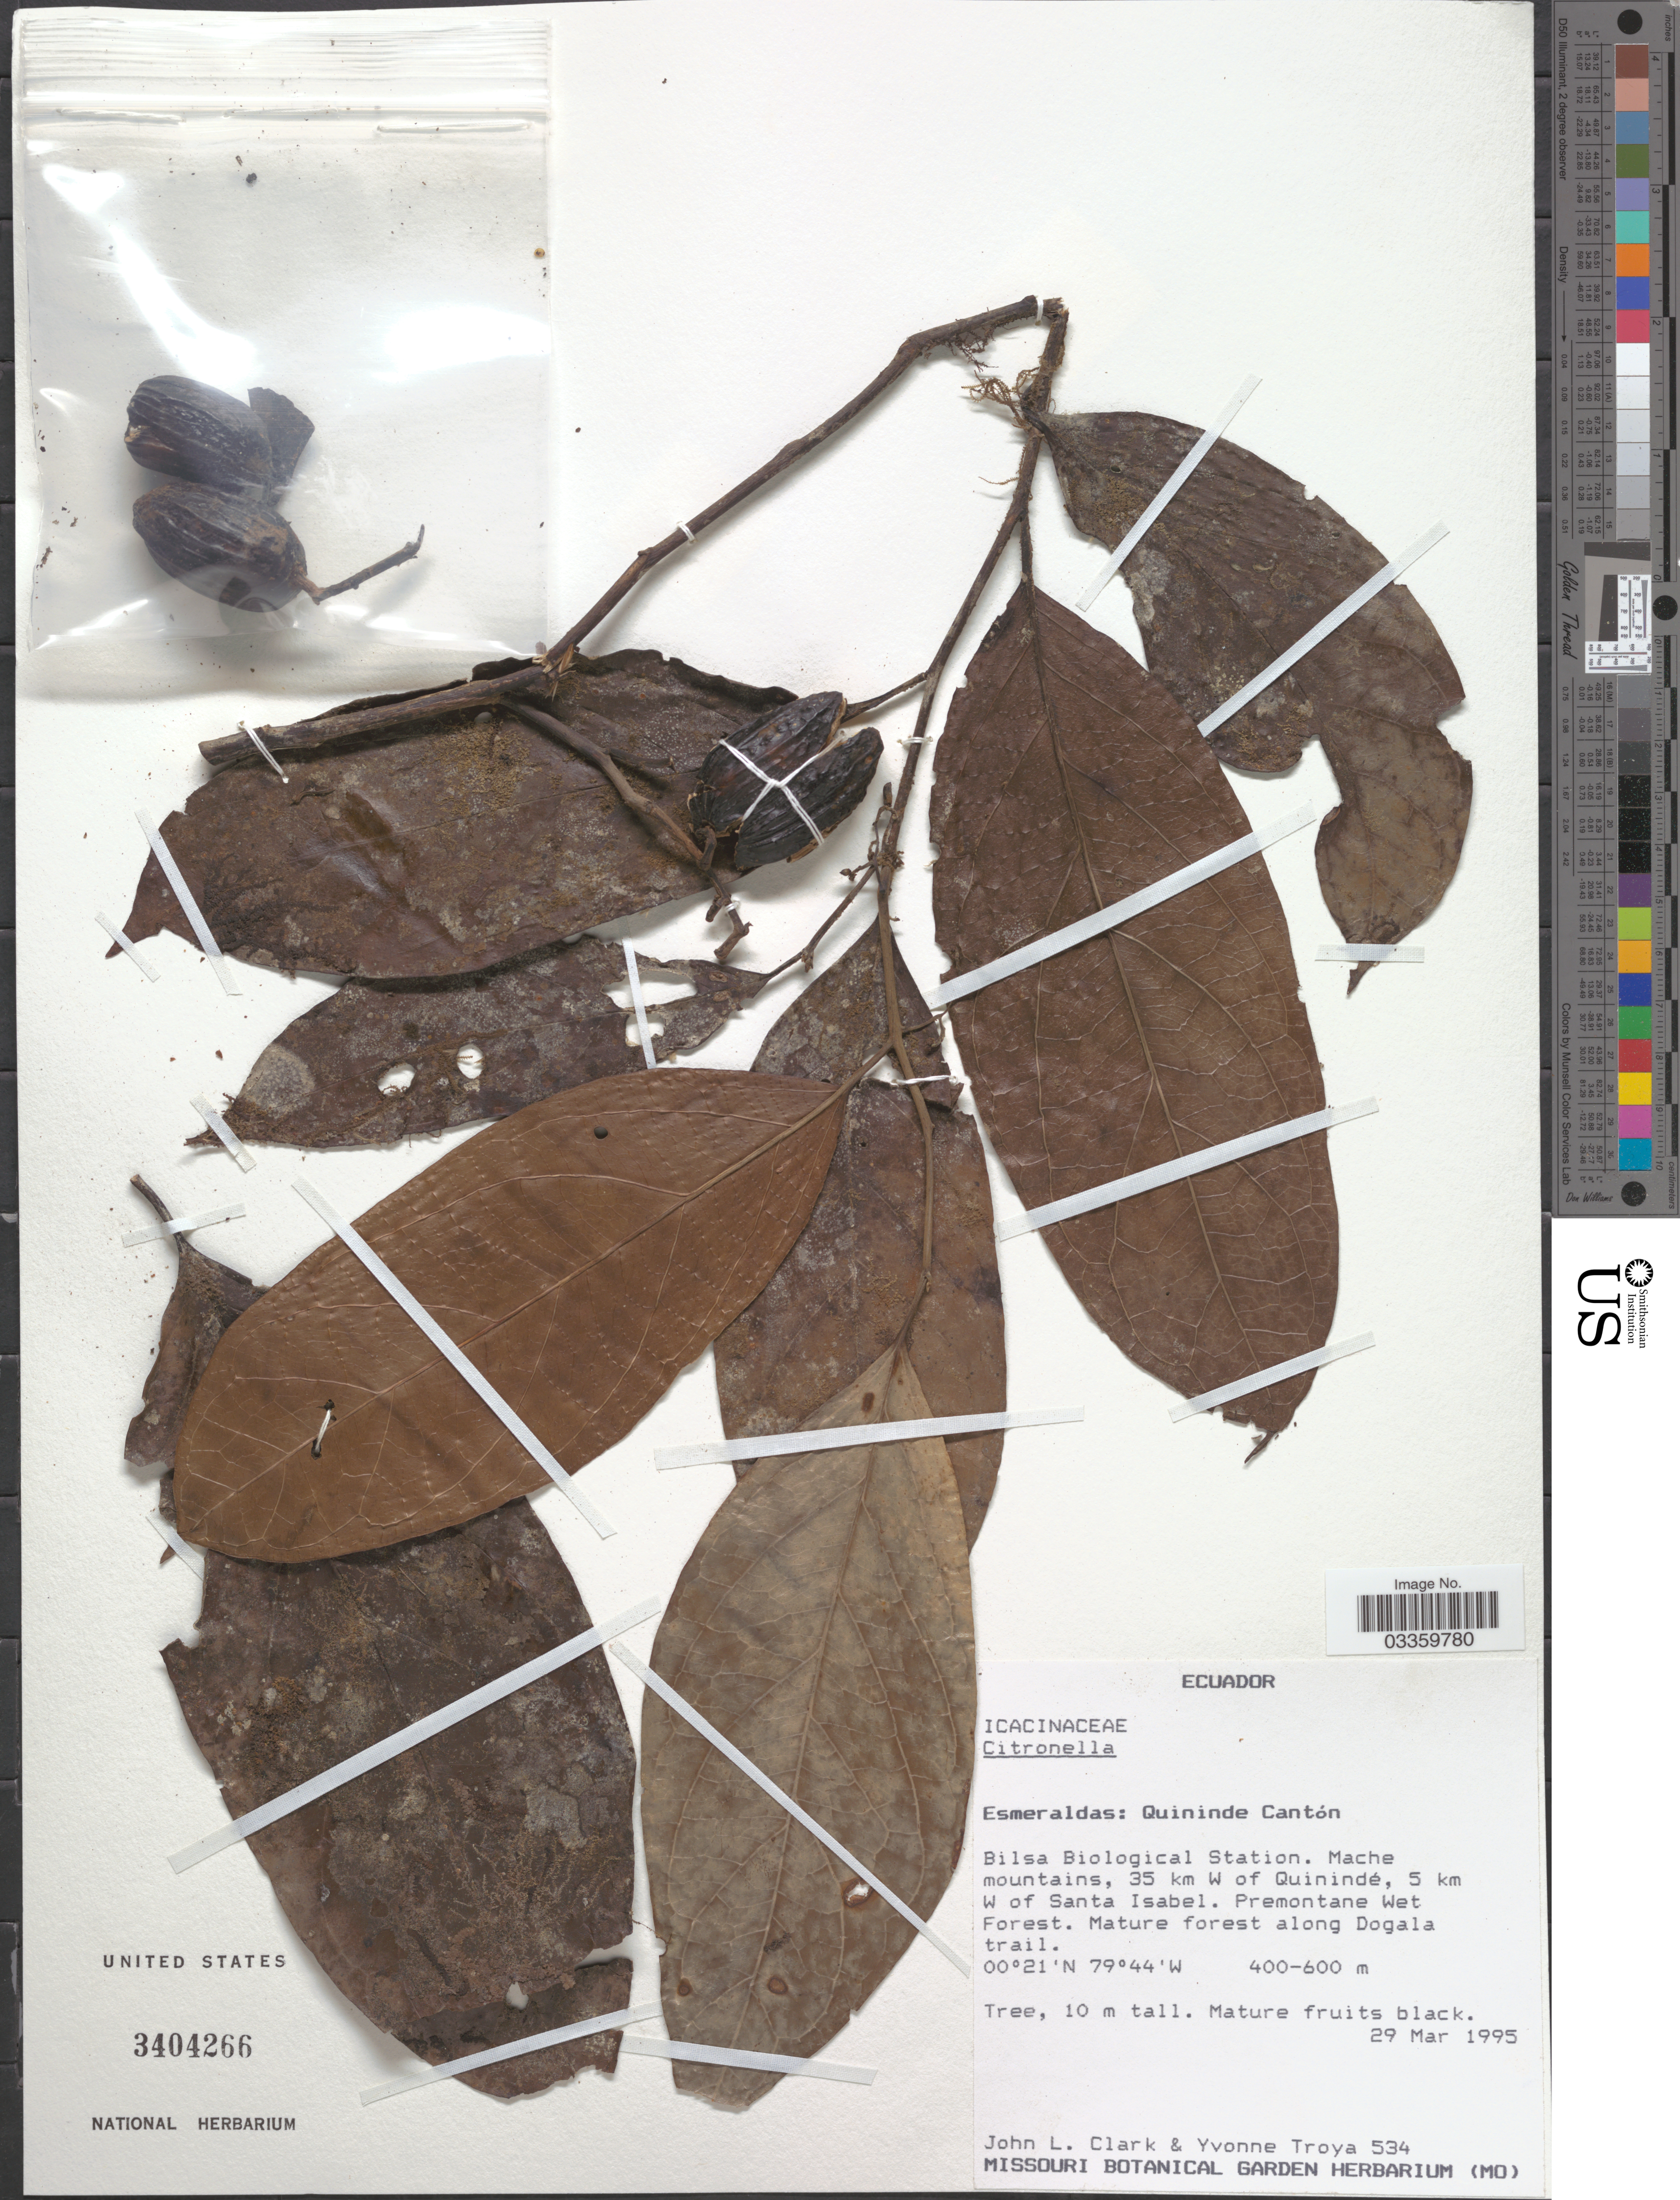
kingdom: Plantae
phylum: Tracheophyta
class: Magnoliopsida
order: Cardiopteridales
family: Cardiopteridaceae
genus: Citronella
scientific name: Citronella sp.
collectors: J. L. Clark & Y. Troya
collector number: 534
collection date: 1995-03-29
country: Ecuador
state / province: Esmeraldas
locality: Quininde Cantón. Bilsa Biological Station. Mache mountains, 35 km W of Quinindé, 5 km W of Santa Isabel. Premontane West Forest. Mature forest along Dogala trail.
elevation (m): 400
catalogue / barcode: US 3404266